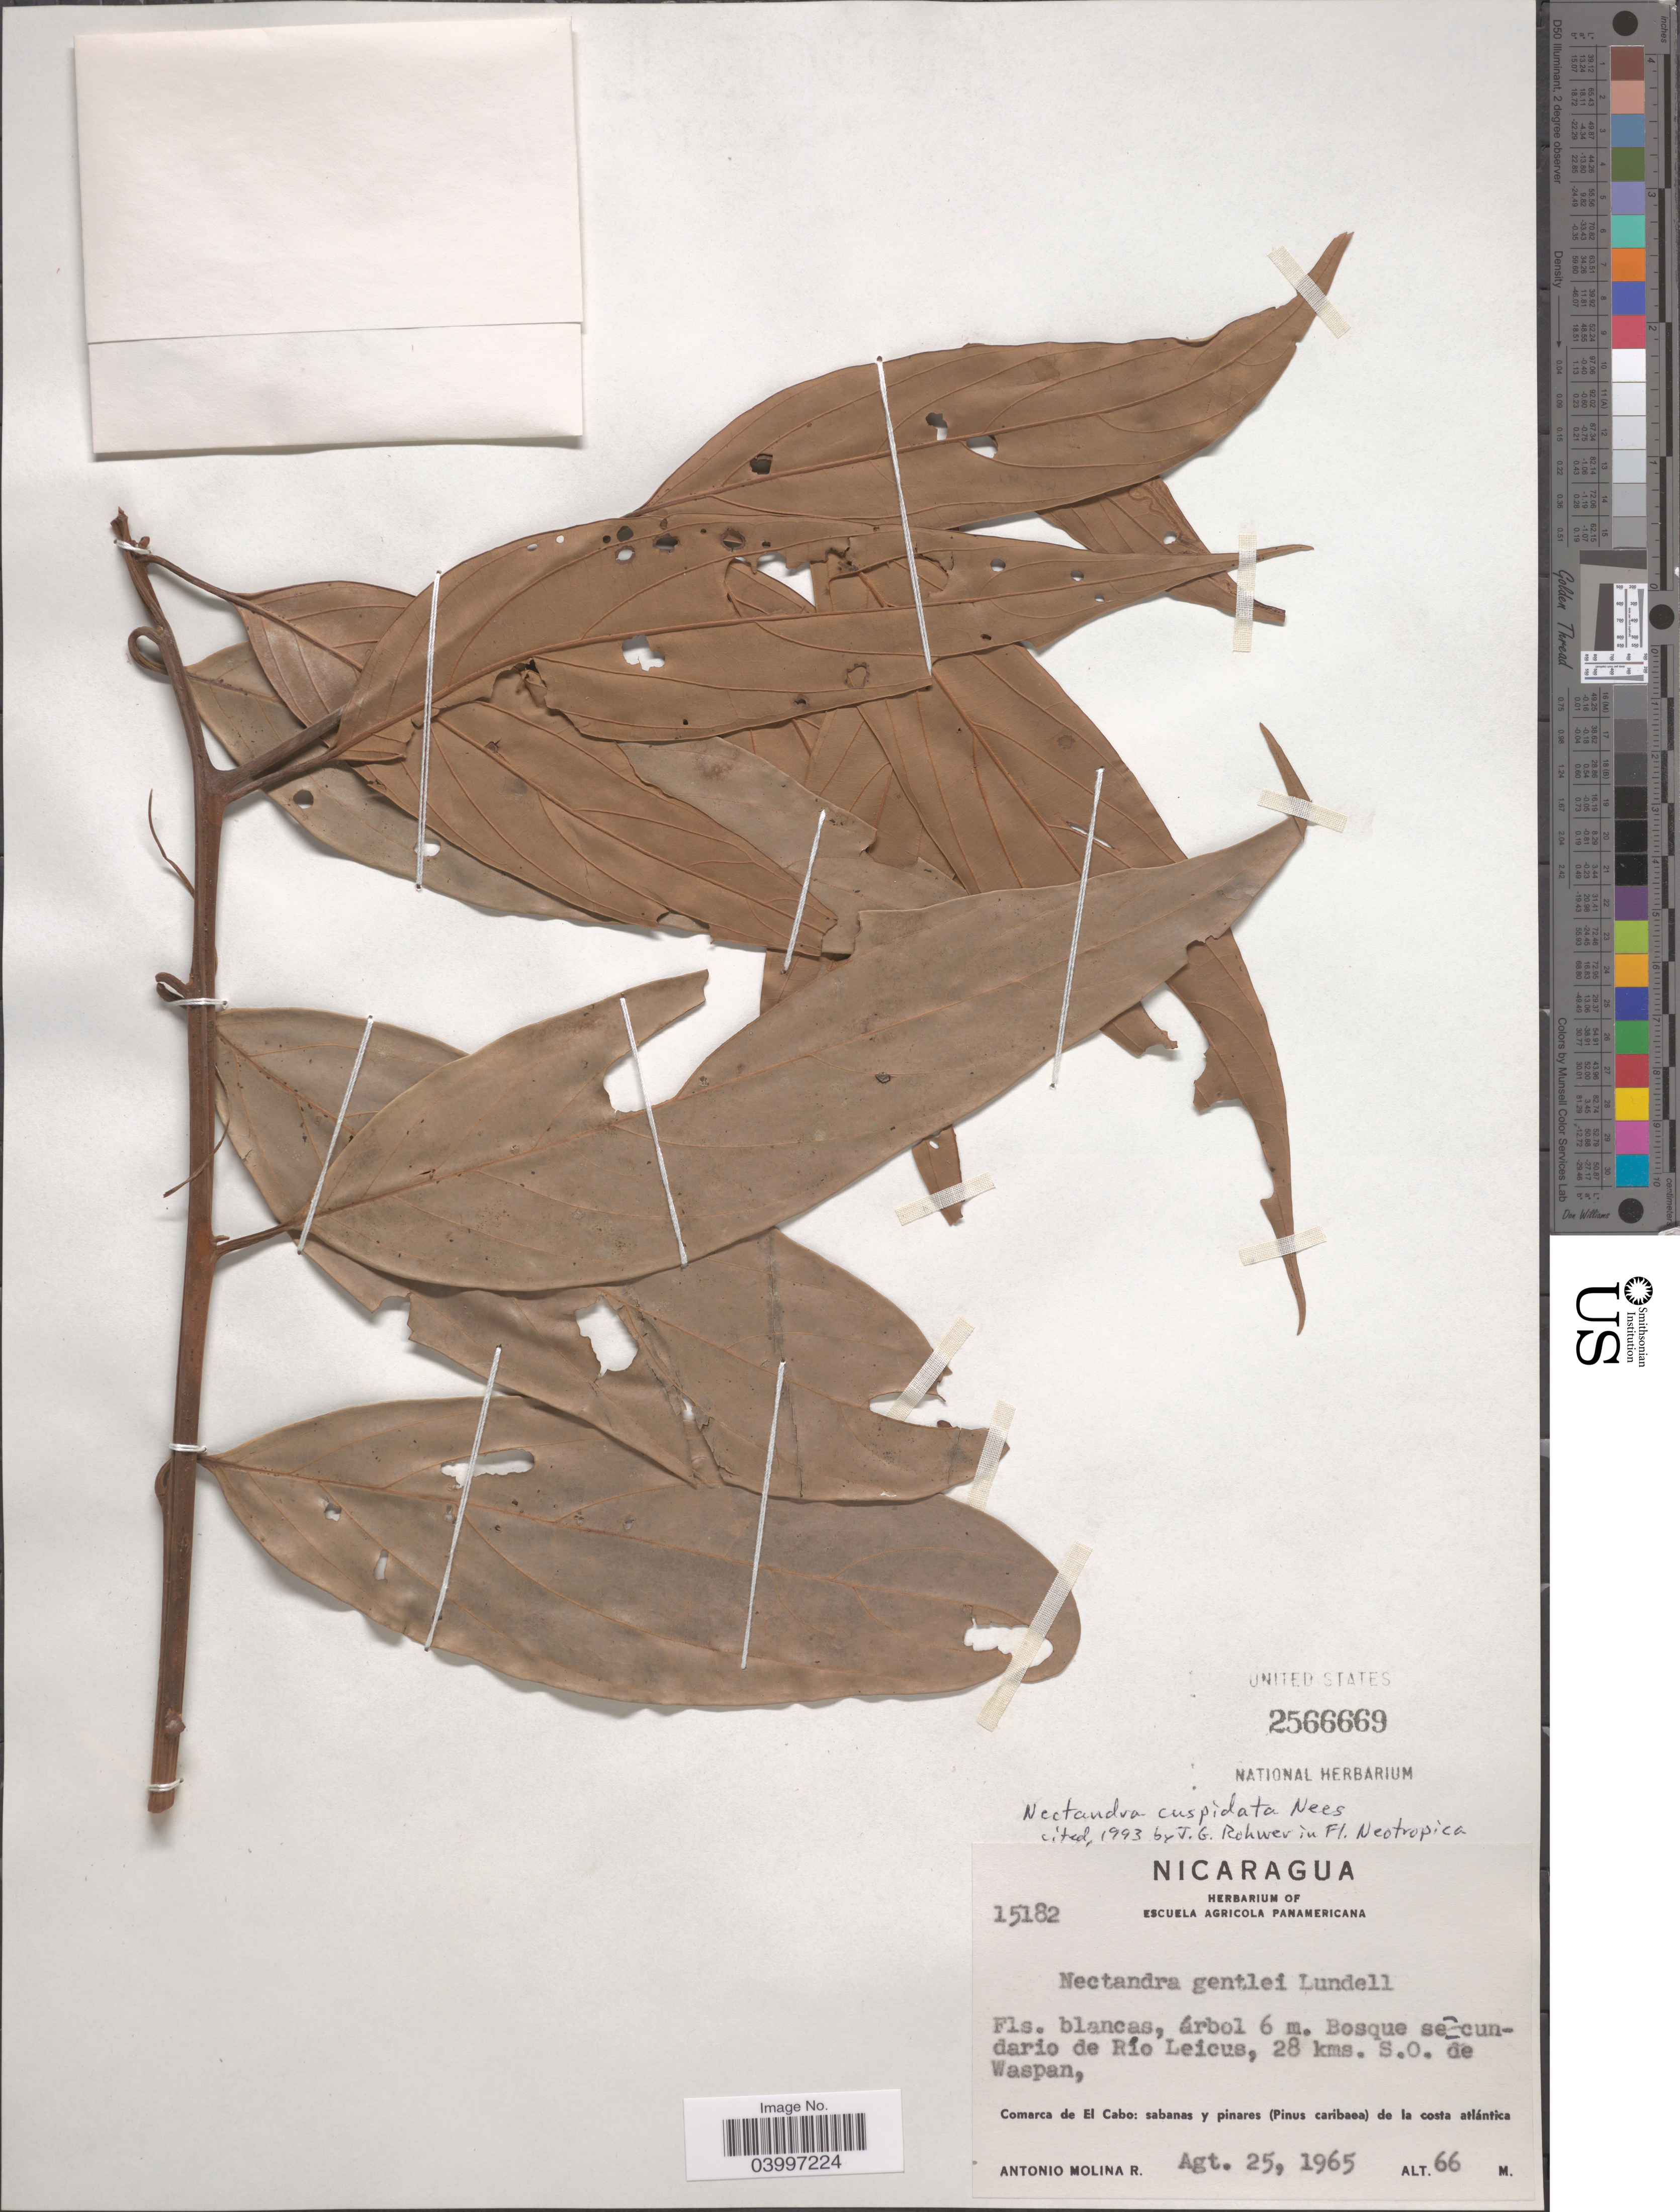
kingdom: Plantae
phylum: Tracheophyta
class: Magnoliopsida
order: Laurales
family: Lauraceae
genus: Nectandra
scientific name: Nectandra cuspidata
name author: Nees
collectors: A. Molina R.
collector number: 15182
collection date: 1965-08-25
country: Nicaragua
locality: Río Leicus, 28 kms. S. O. de Waspan, Comarca de El Cabo: sabanas y pinares (Pinus caribaea) de la costa atlántica.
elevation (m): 66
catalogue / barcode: US 2566669